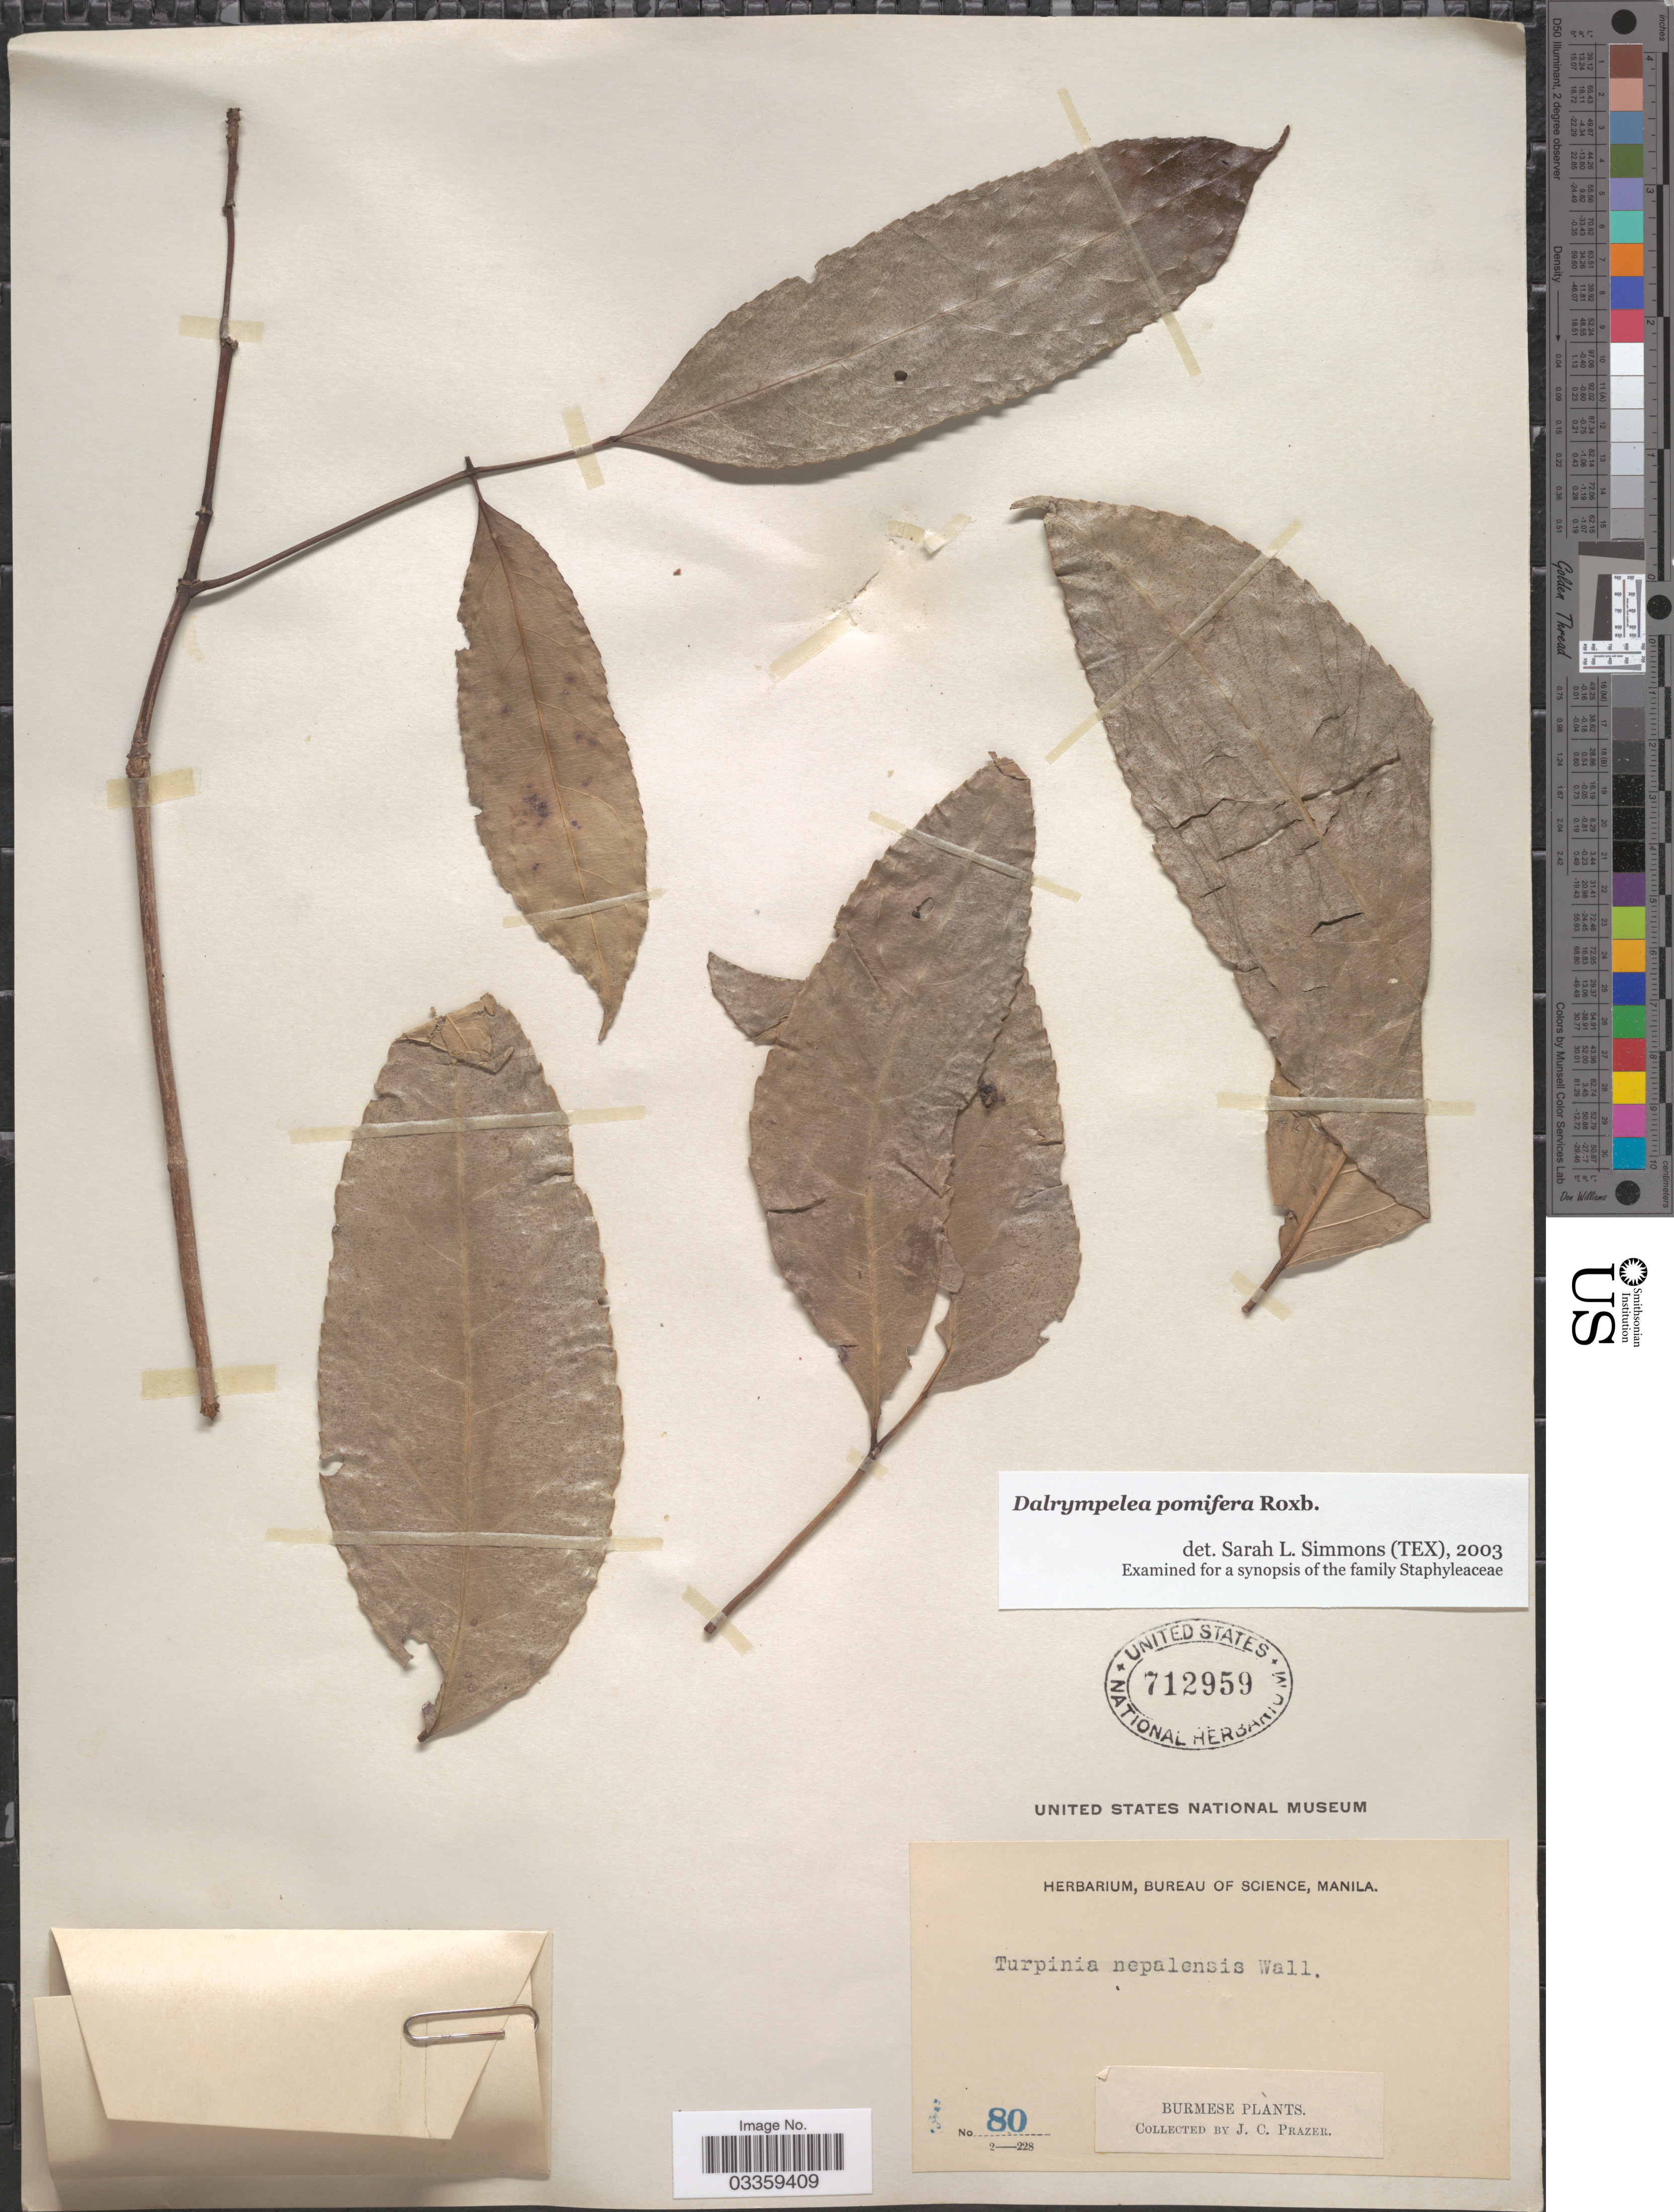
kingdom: Plantae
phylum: Tracheophyta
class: Magnoliopsida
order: Crossosomatales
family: Staphyleaceae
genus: Dalrympelea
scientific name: Dalrympelea pomifera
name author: Roxb.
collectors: J. Prazer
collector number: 80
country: Myanmar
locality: Burmese.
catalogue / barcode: US 712959